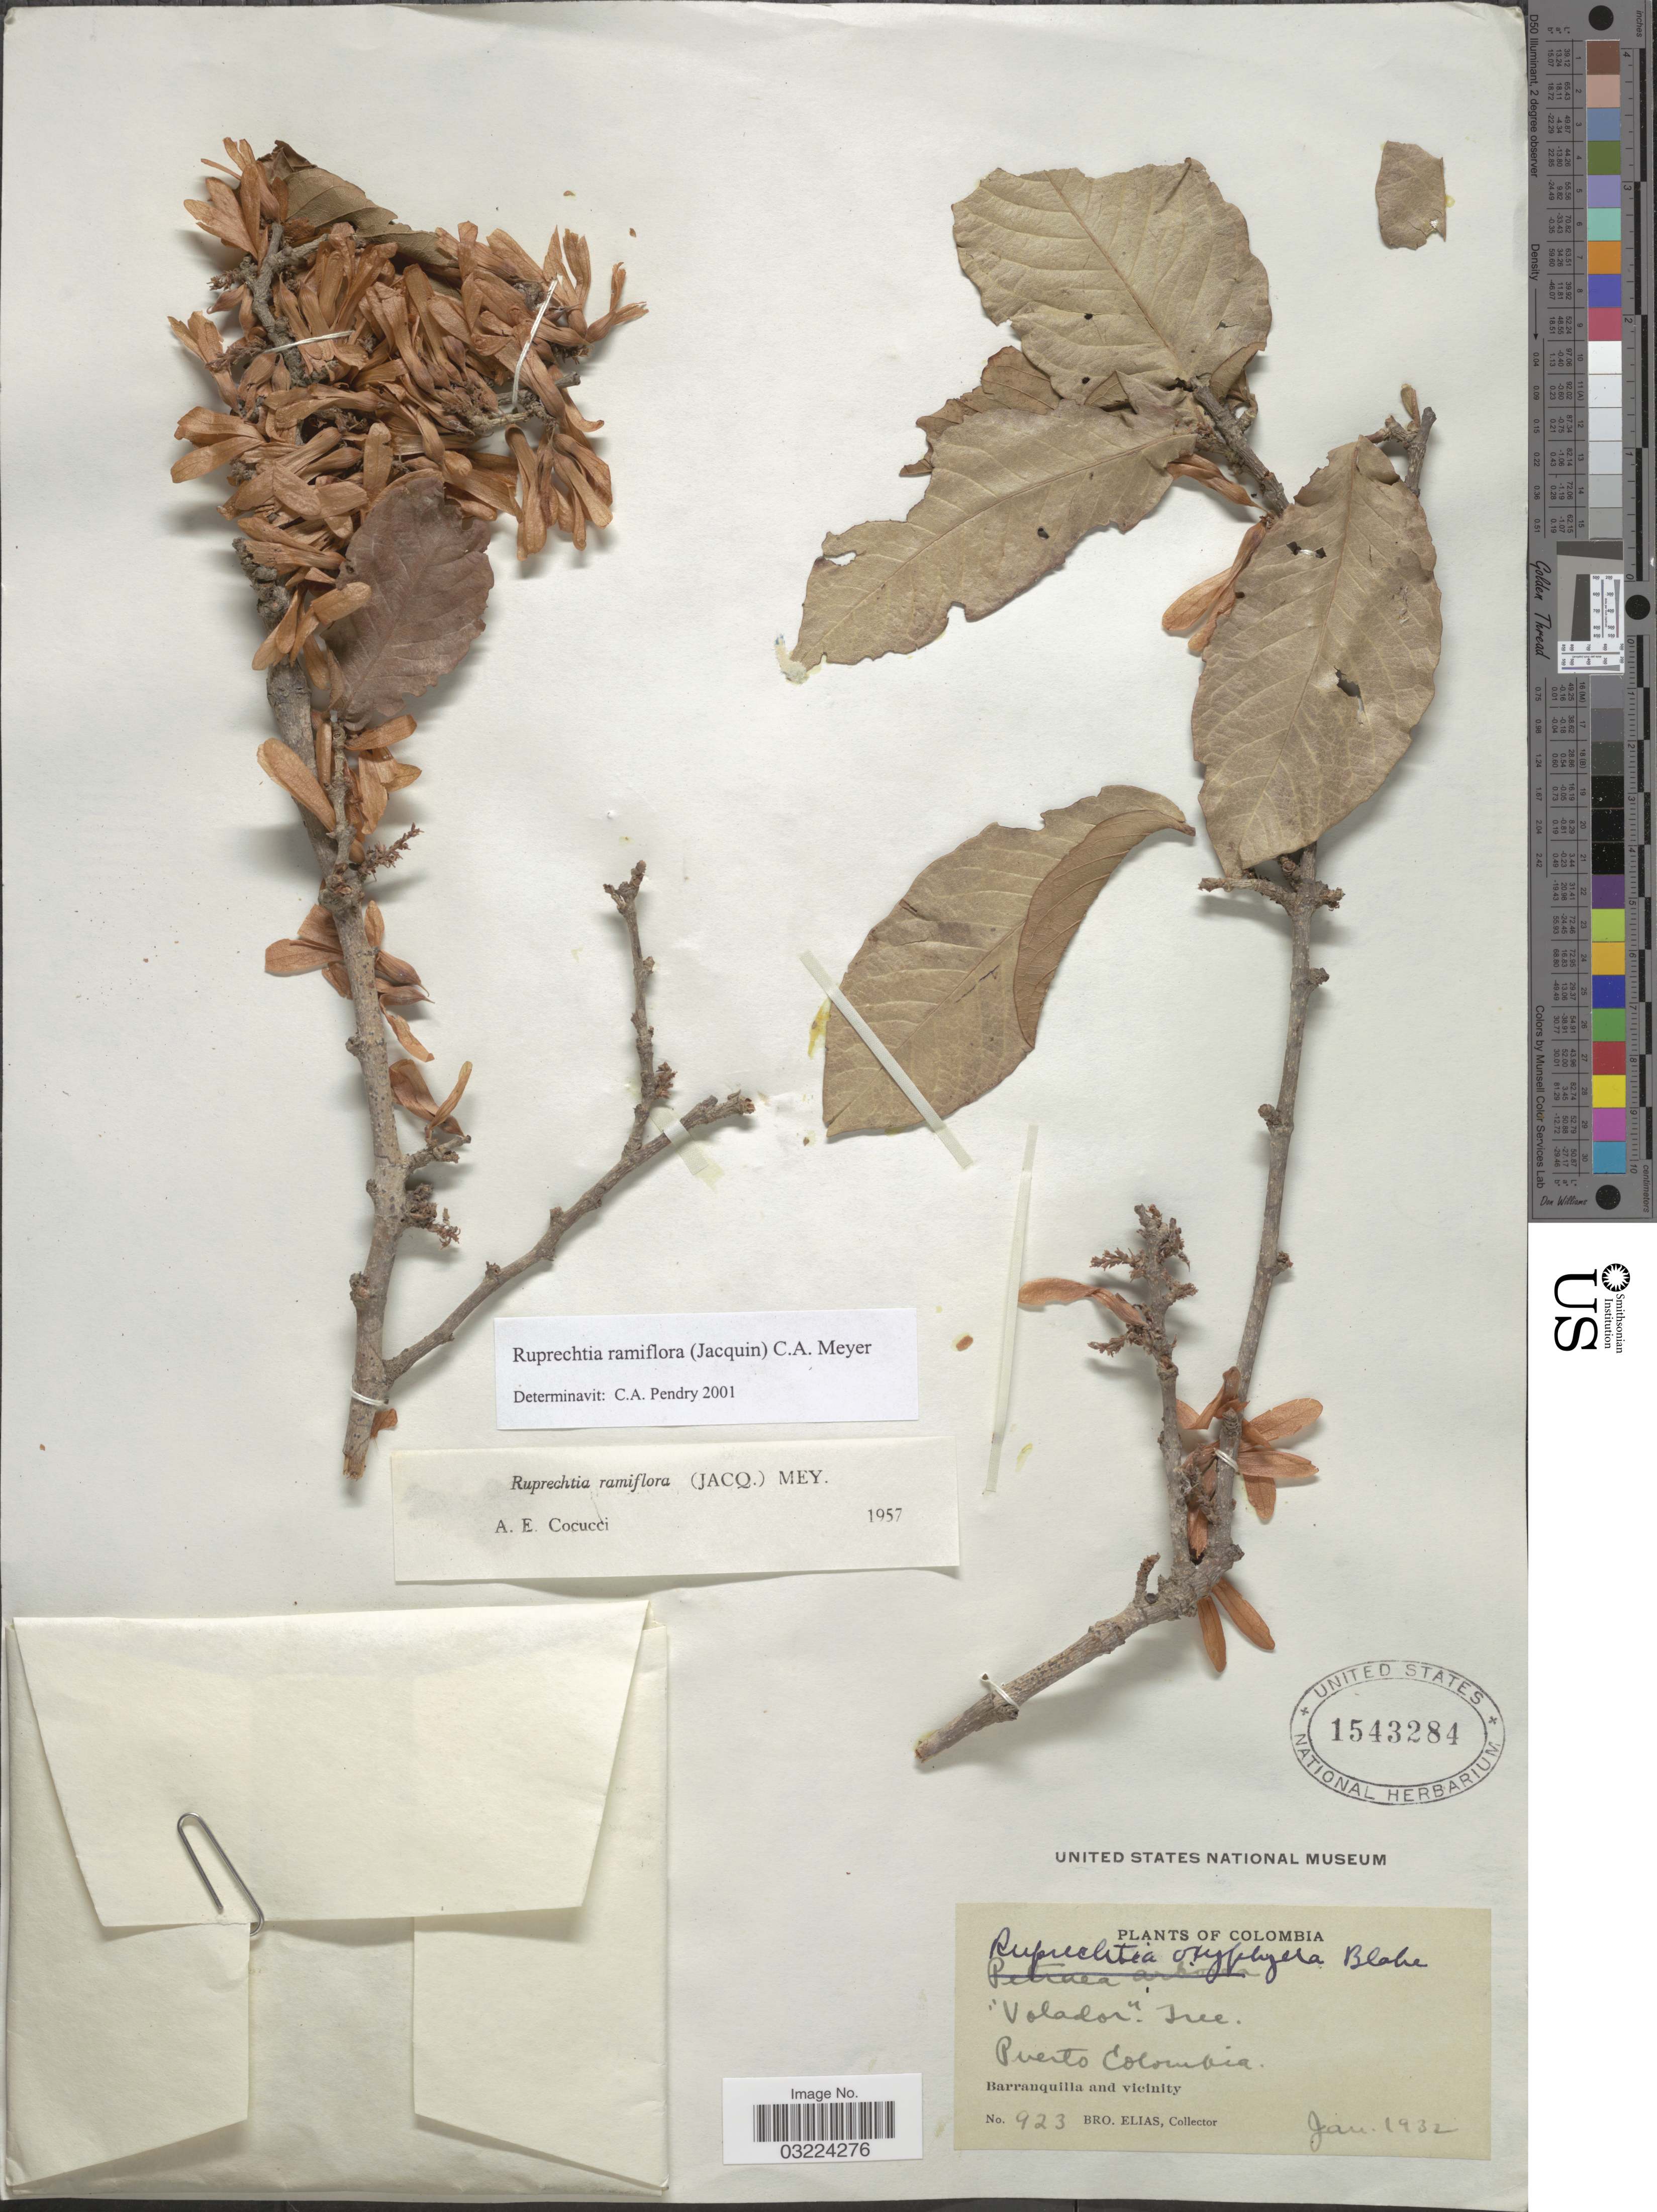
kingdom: Plantae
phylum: Tracheophyta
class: Magnoliopsida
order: Caryophyllales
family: Polygonaceae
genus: Ruprechtia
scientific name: Ruprechtia ramiflora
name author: (Jacq.) C.A. Mey.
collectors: Bro. Elias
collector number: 923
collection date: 1932-01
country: Colombia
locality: Puerto Colombia. Barranquilla and vicinity.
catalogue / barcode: US 1543284